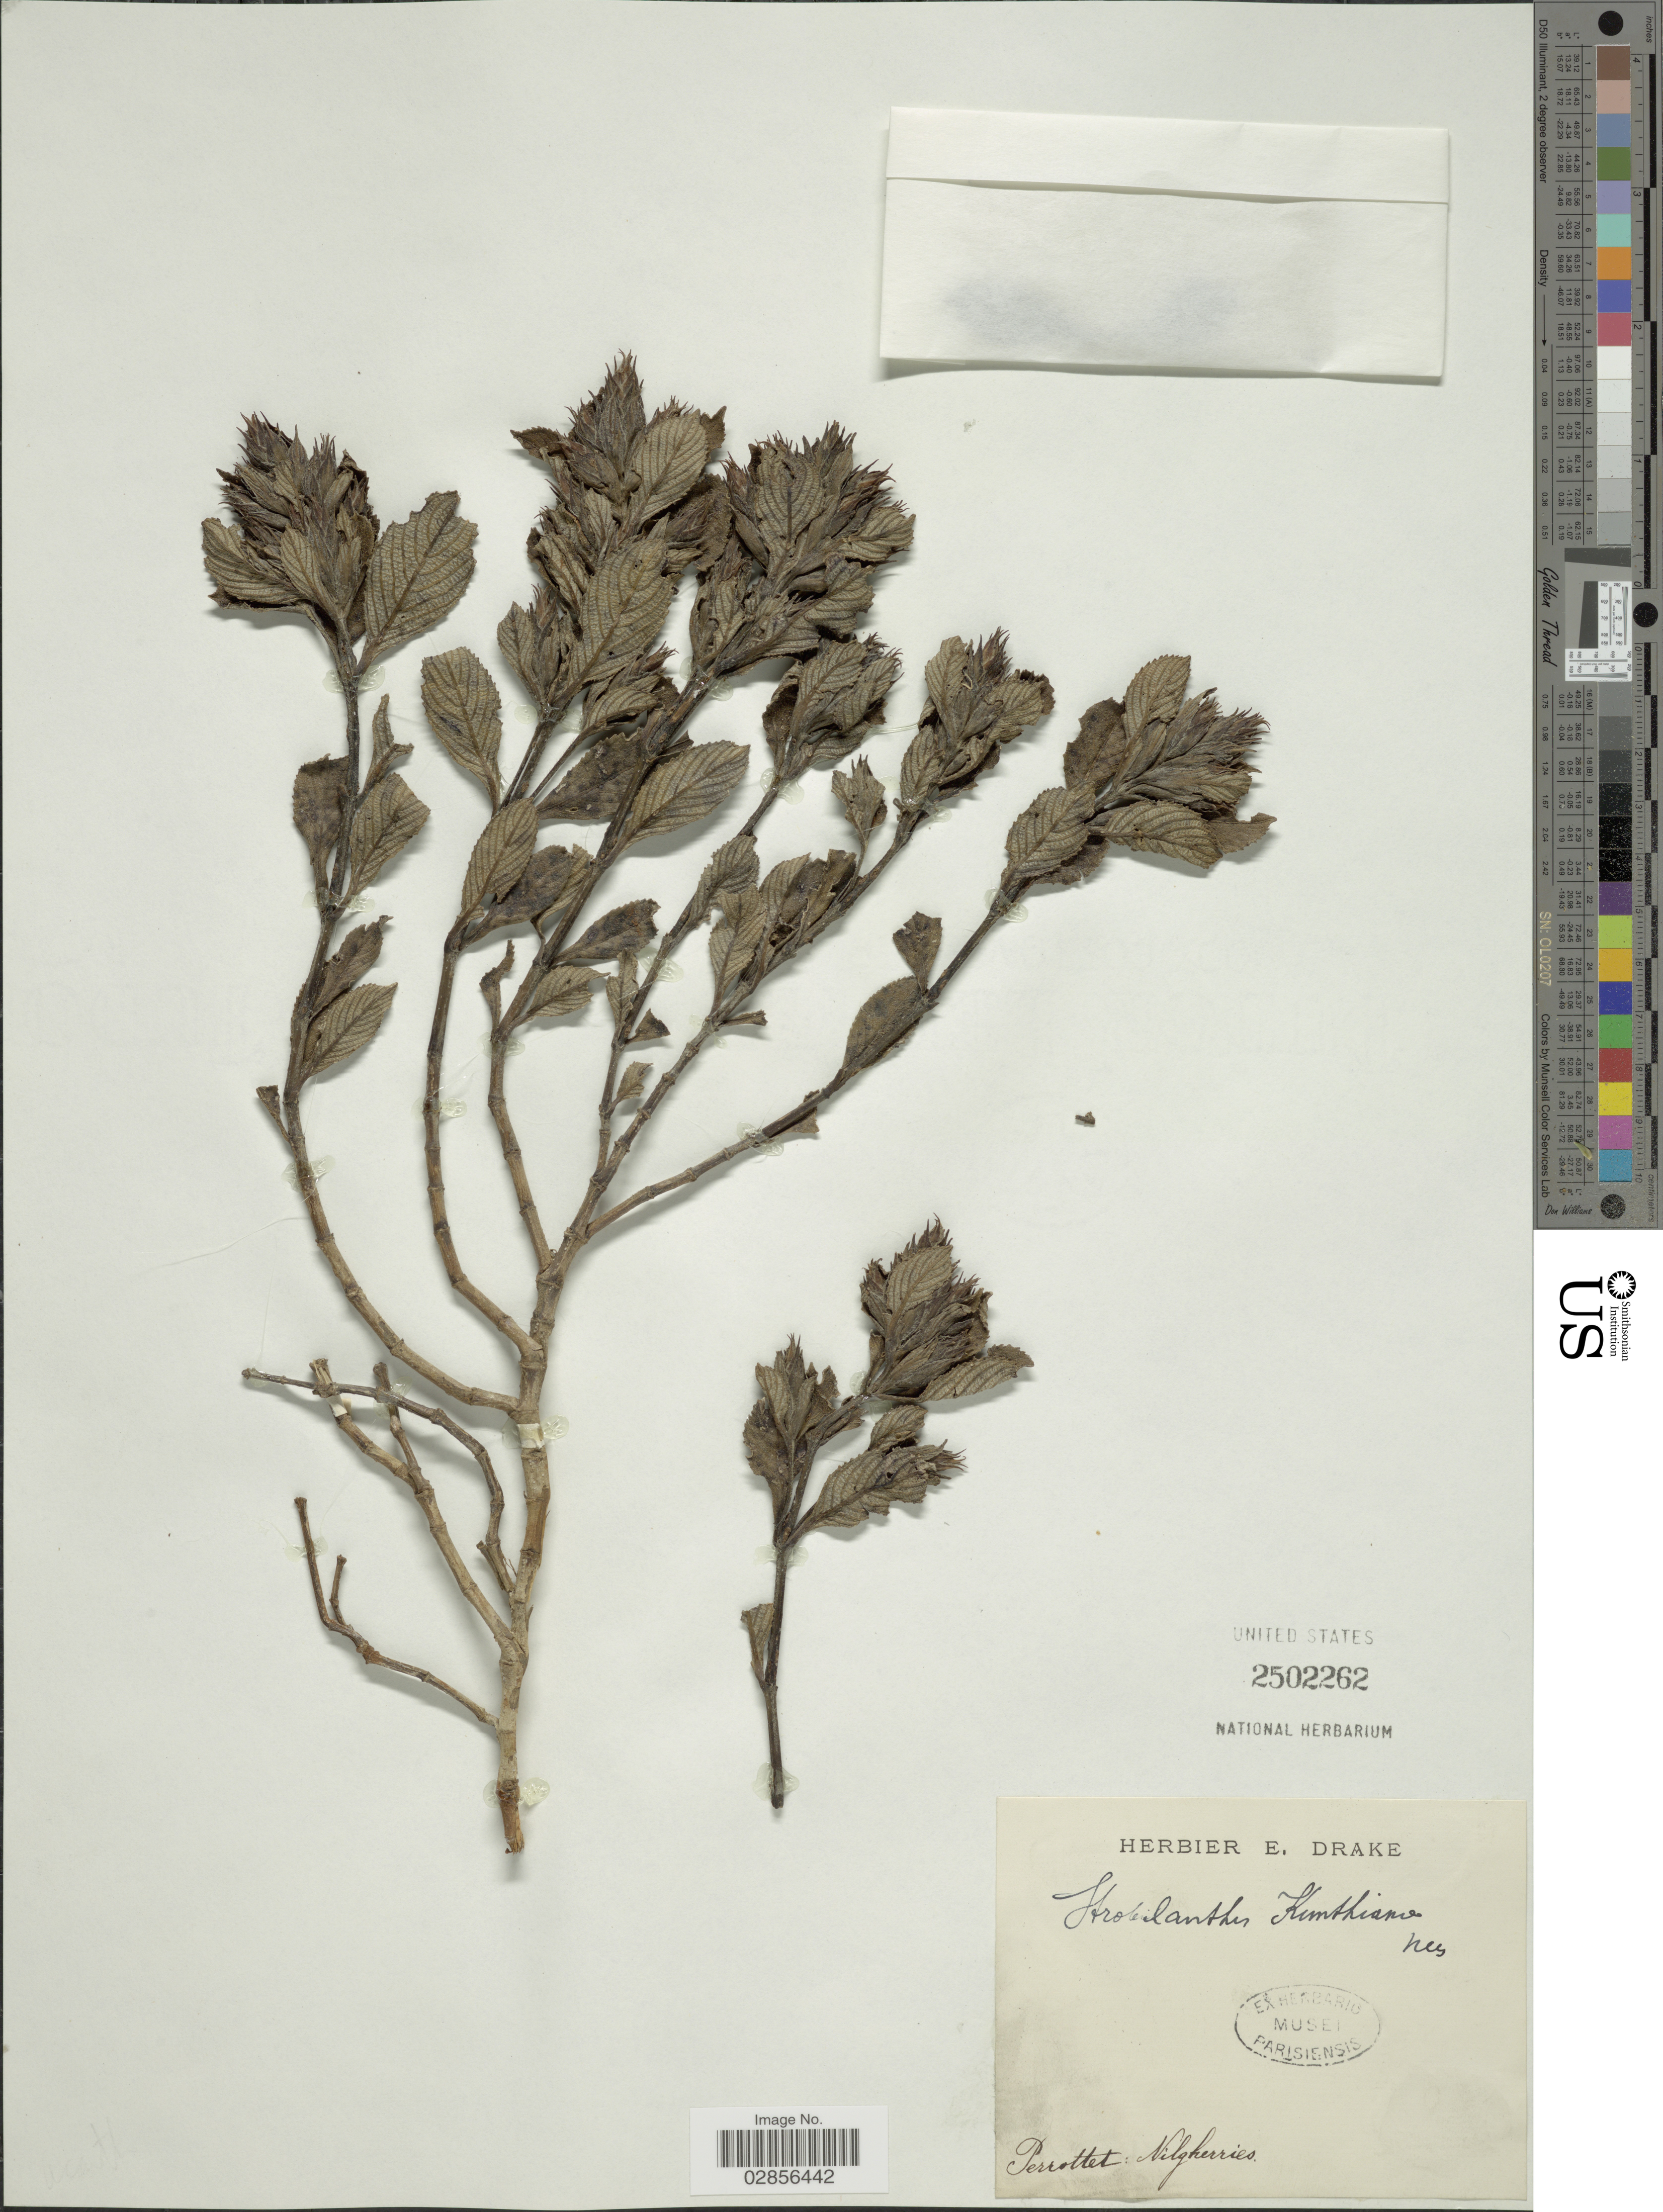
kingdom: Plantae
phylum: Tracheophyta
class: Magnoliopsida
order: Lamiales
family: Acanthaceae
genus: Strobilanthes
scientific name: Strobilanthes kunthianus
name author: T. Anderson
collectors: Perrottet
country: India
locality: Nilgherries.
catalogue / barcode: US 2502262